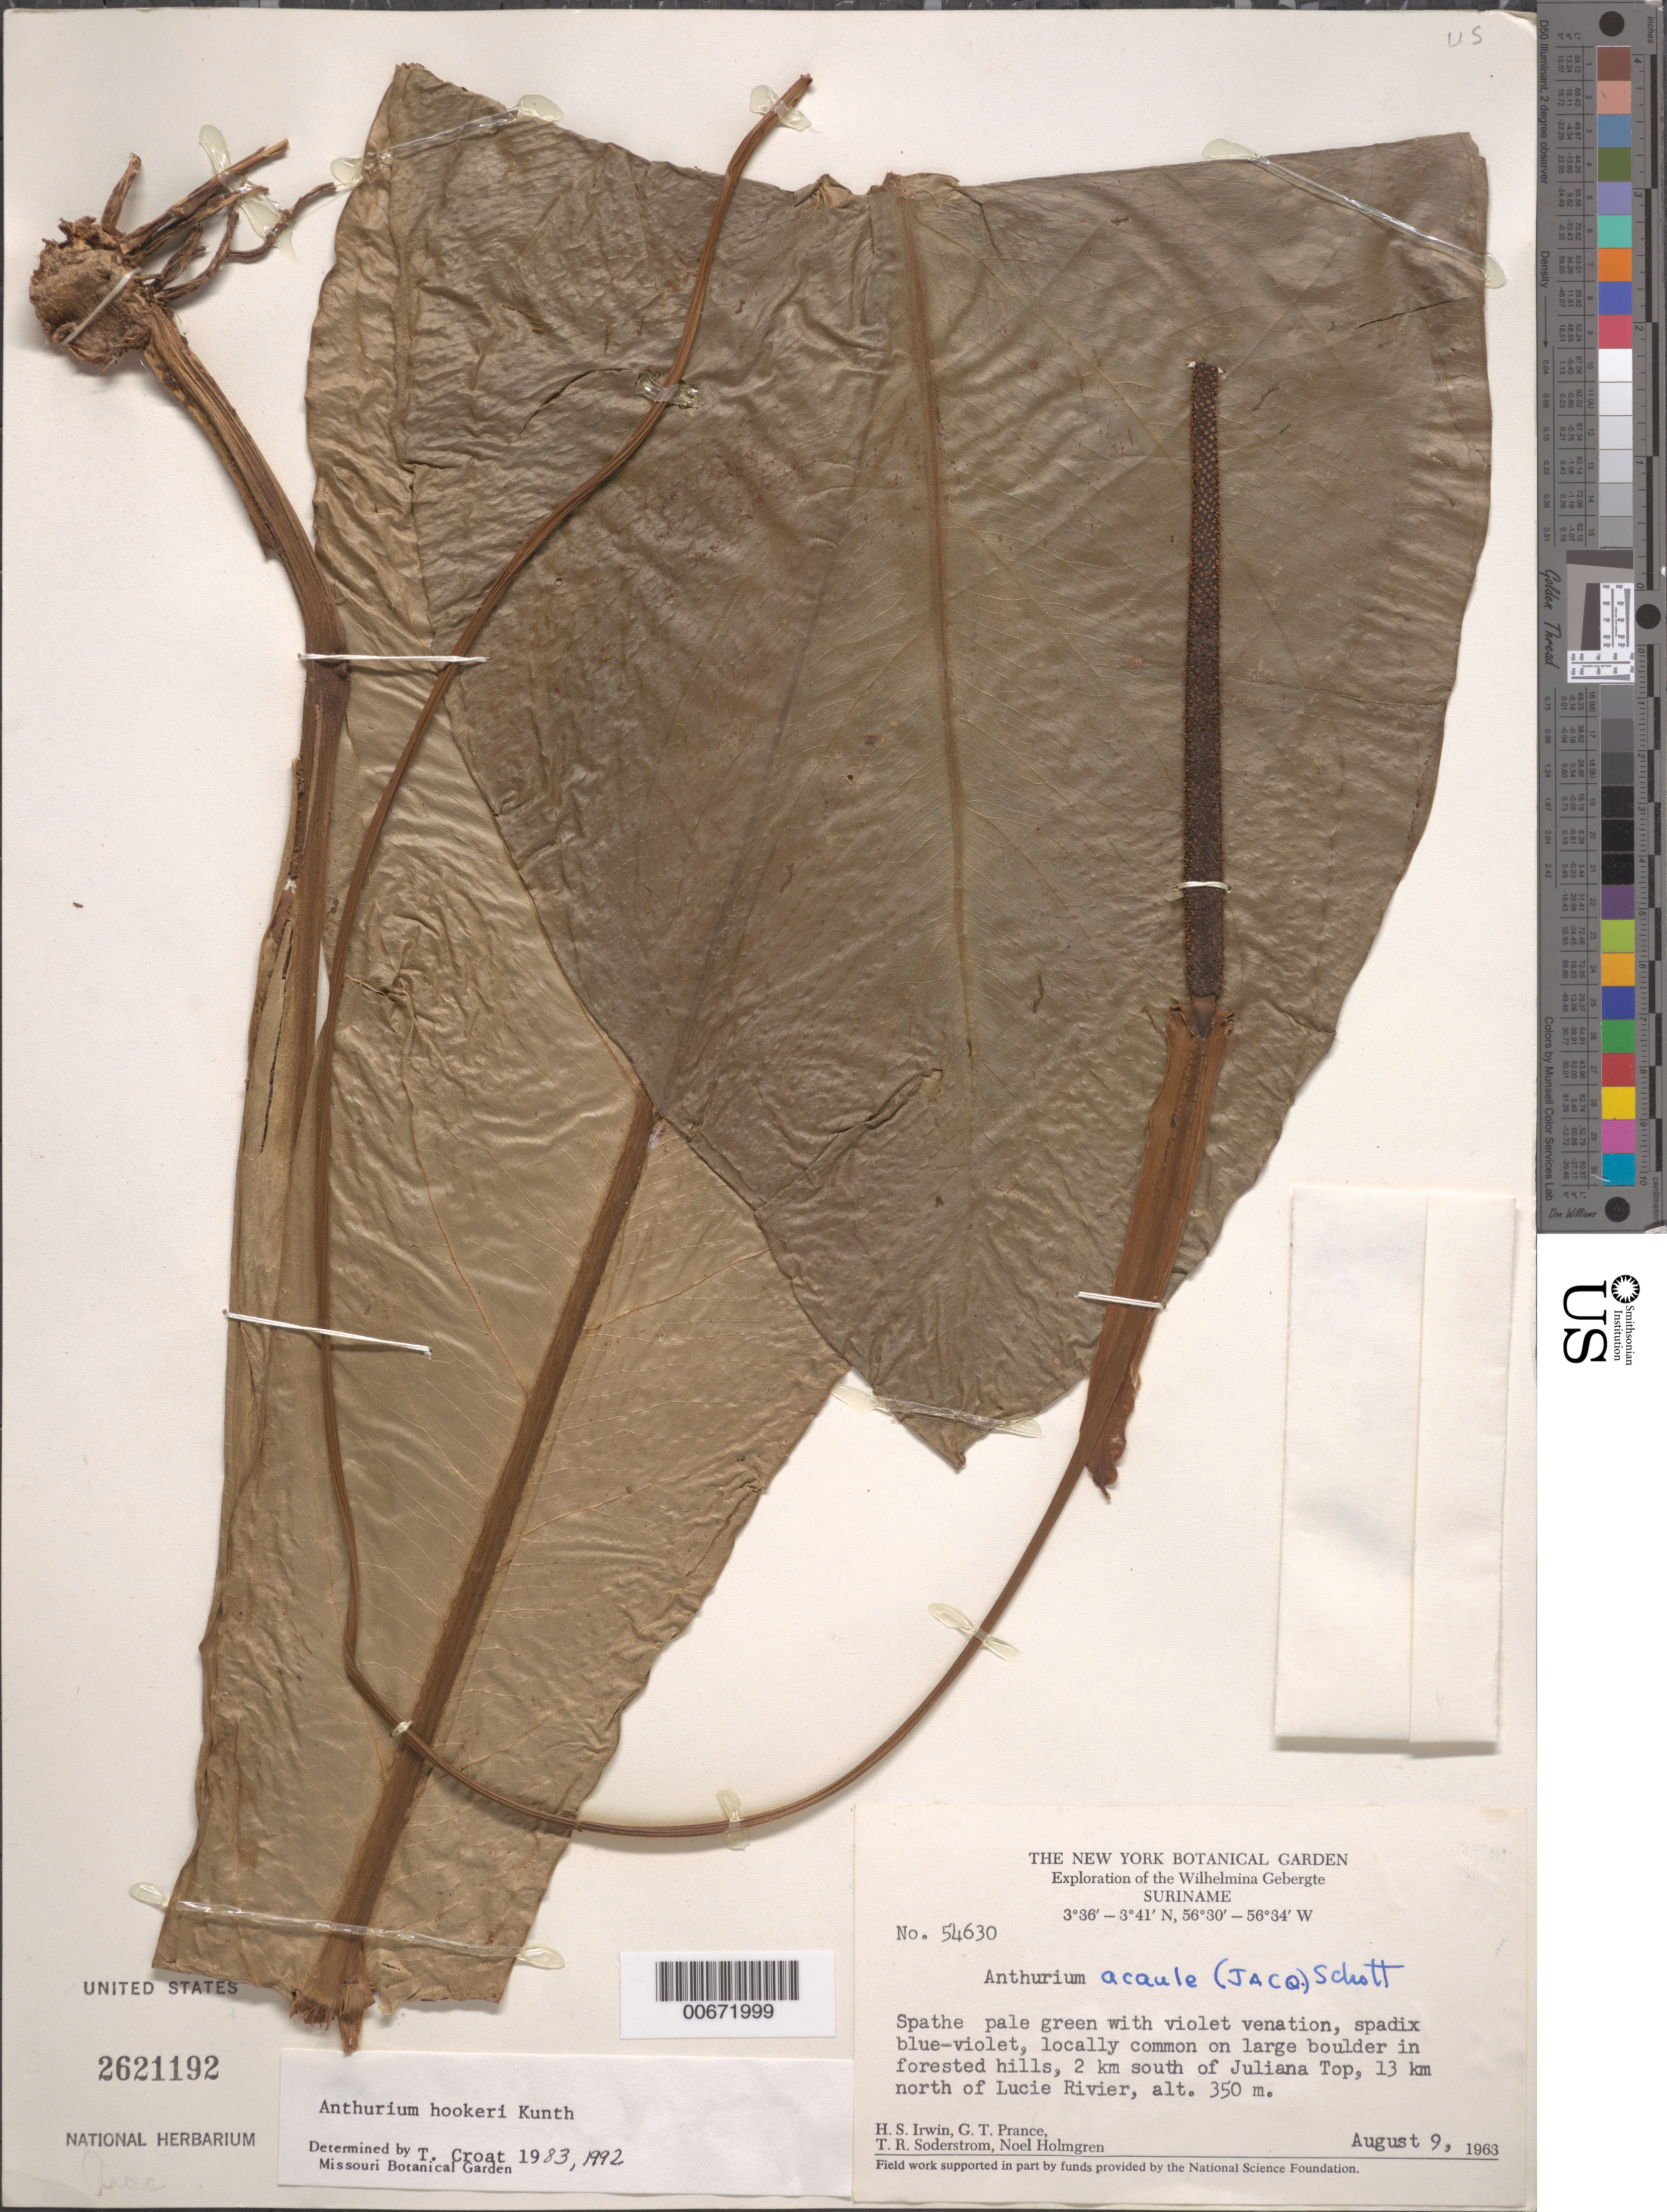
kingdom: Plantae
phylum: Tracheophyta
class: Liliopsida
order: Alismatales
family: Araceae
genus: Anthurium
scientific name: Anthurium hookeri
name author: Kunth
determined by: Croat, Thomas B., Missouri Botanical Garden (MO)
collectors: H. Irwin, G. T. Prance, T. R. Soderstrom & N. H. Holmgren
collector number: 54630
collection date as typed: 9-Aug-63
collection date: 1963-08-09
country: Suriname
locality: Wilhelminagebergte (Wilhelmina Mts.), 2 km S of Juliana Top, 13 km N of Lucie R.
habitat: On large boulder in forested hills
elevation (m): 350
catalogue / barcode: US 2621192